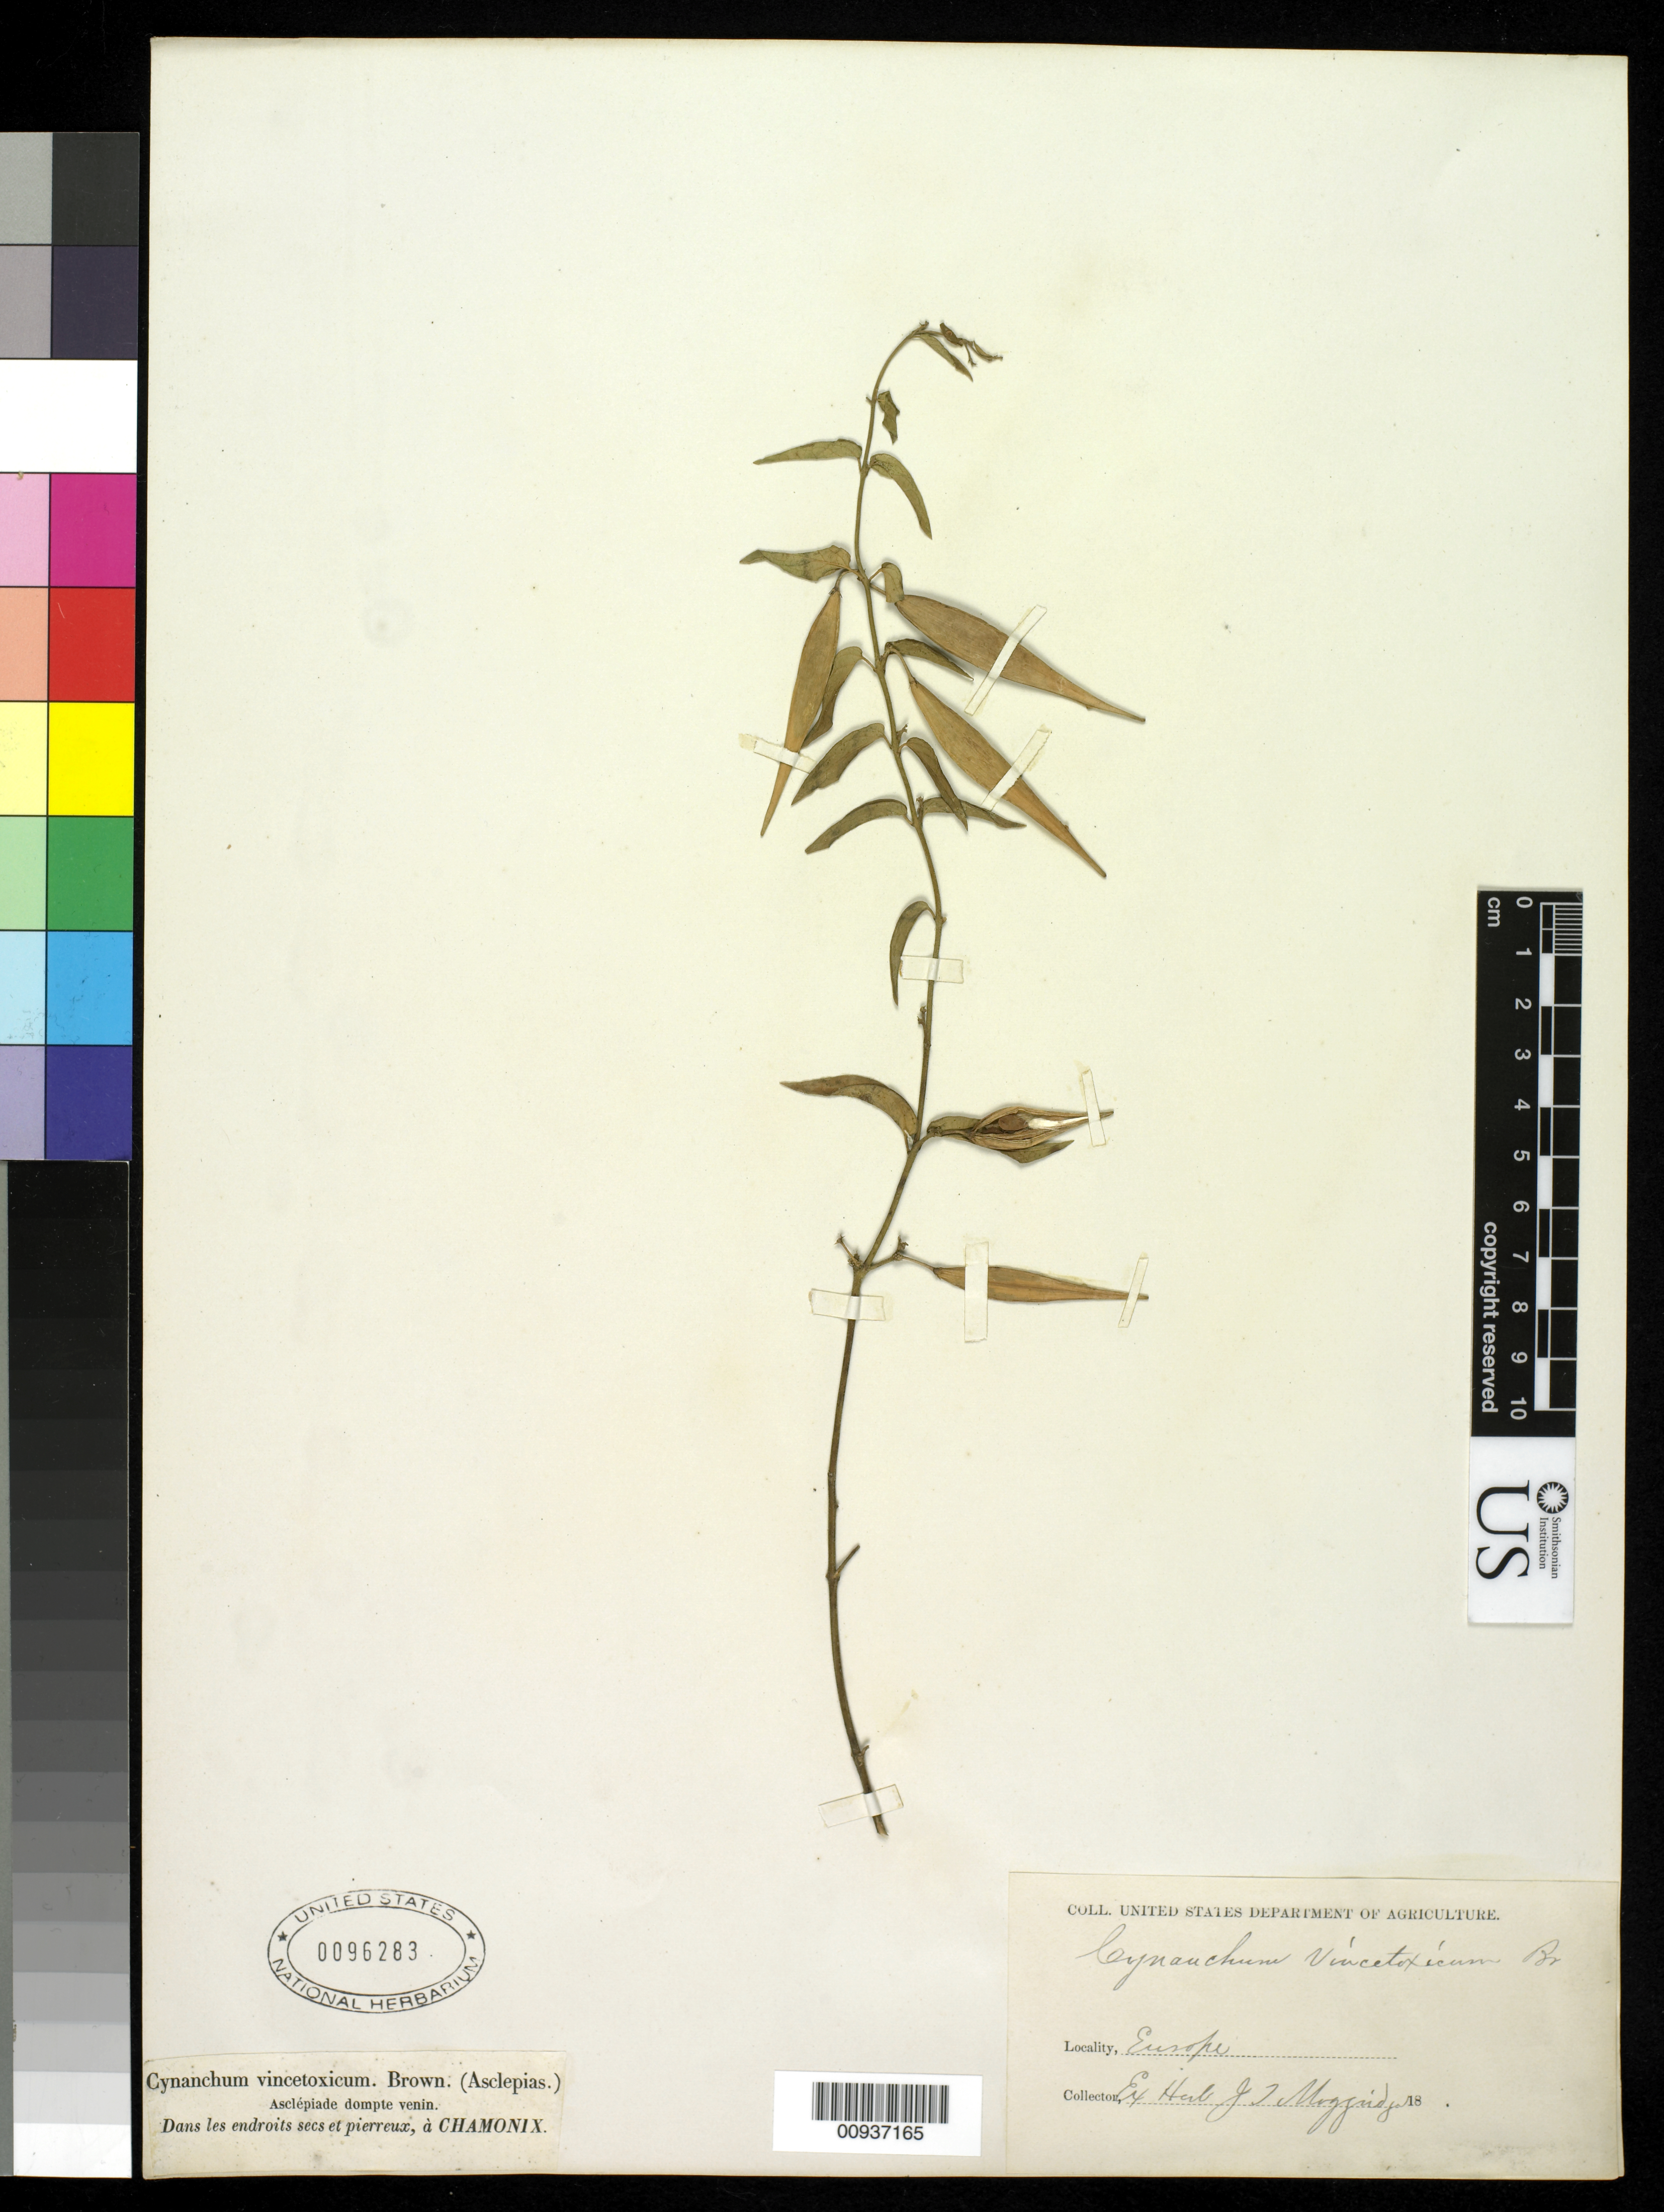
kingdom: Plantae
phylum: Tracheophyta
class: Magnoliopsida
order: Gentianales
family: Apocynaceae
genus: Cynanchum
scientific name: Cynanchum vincetoxicum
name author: Pers.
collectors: J. T. Moggridge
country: France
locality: Dans les endroits secs et pierrexu, a Chamonix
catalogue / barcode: US 96283